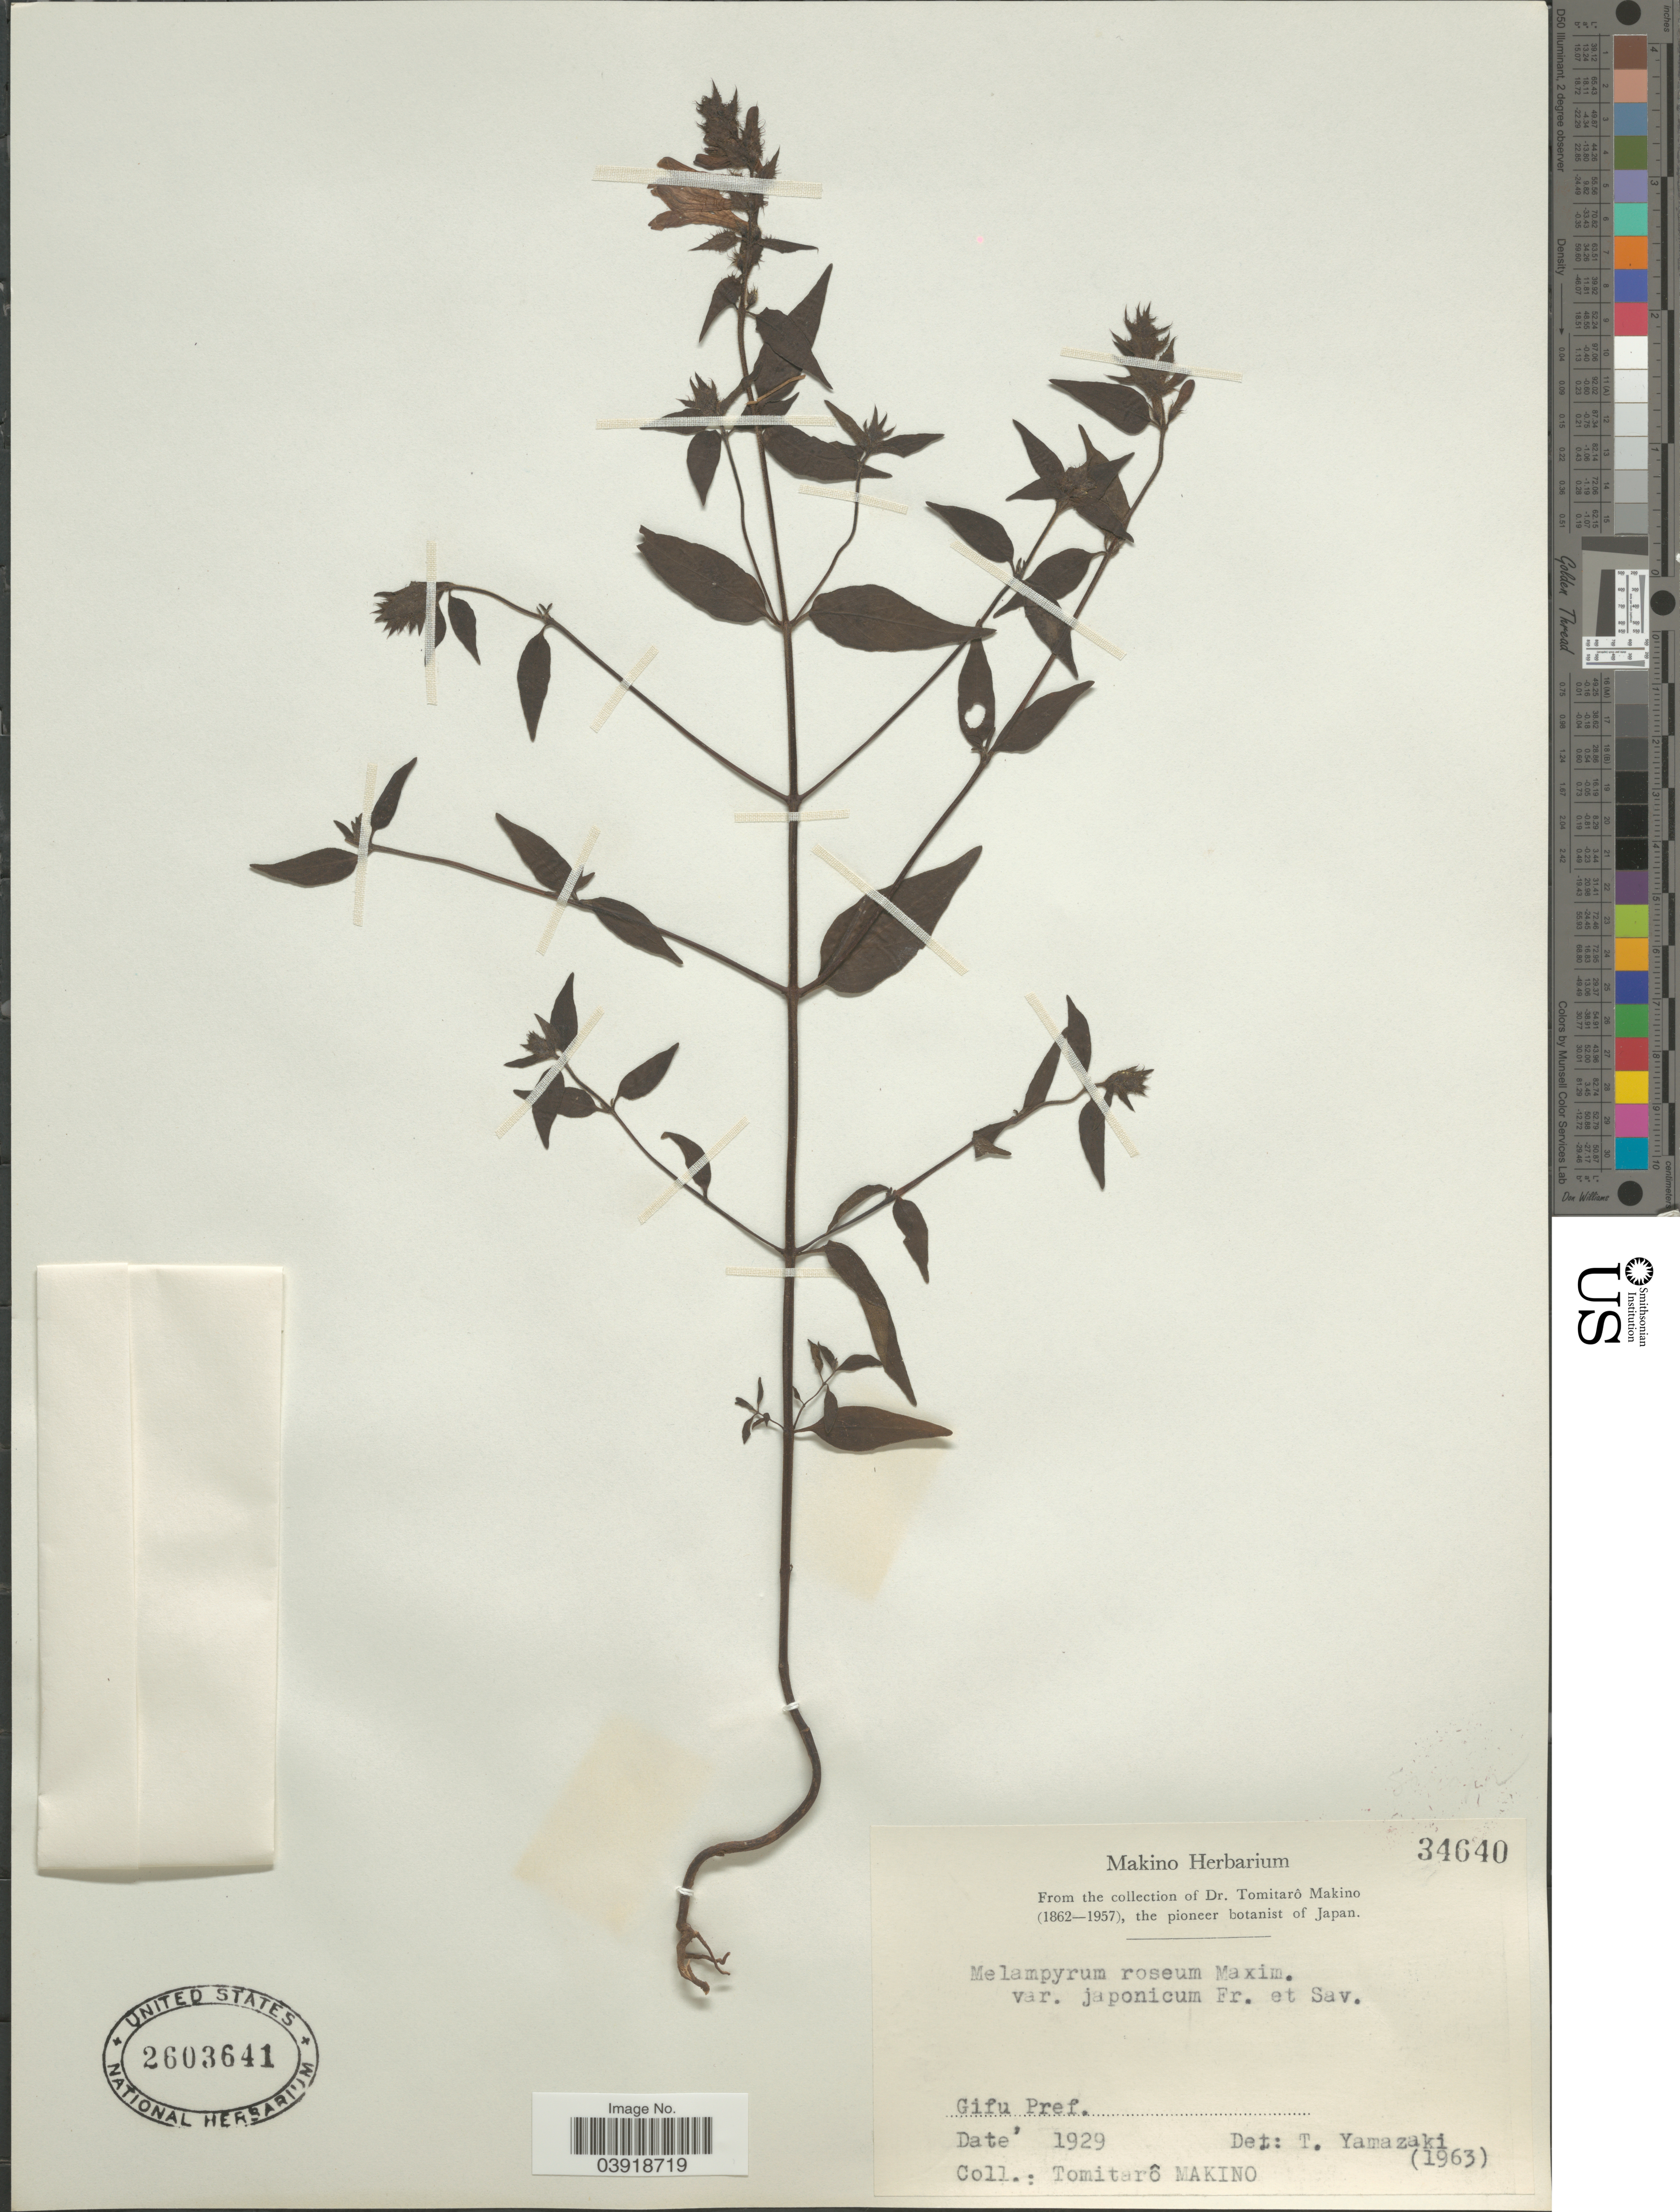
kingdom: Plantae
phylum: Tracheophyta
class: Magnoliopsida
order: Lamiales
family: Orobanchaceae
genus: Melampyrum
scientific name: Melampyrum roseum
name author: Maxim.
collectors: T. Makino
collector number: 34640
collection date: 1929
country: Japan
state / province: Gihu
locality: Gifu Pref.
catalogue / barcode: US 2603641